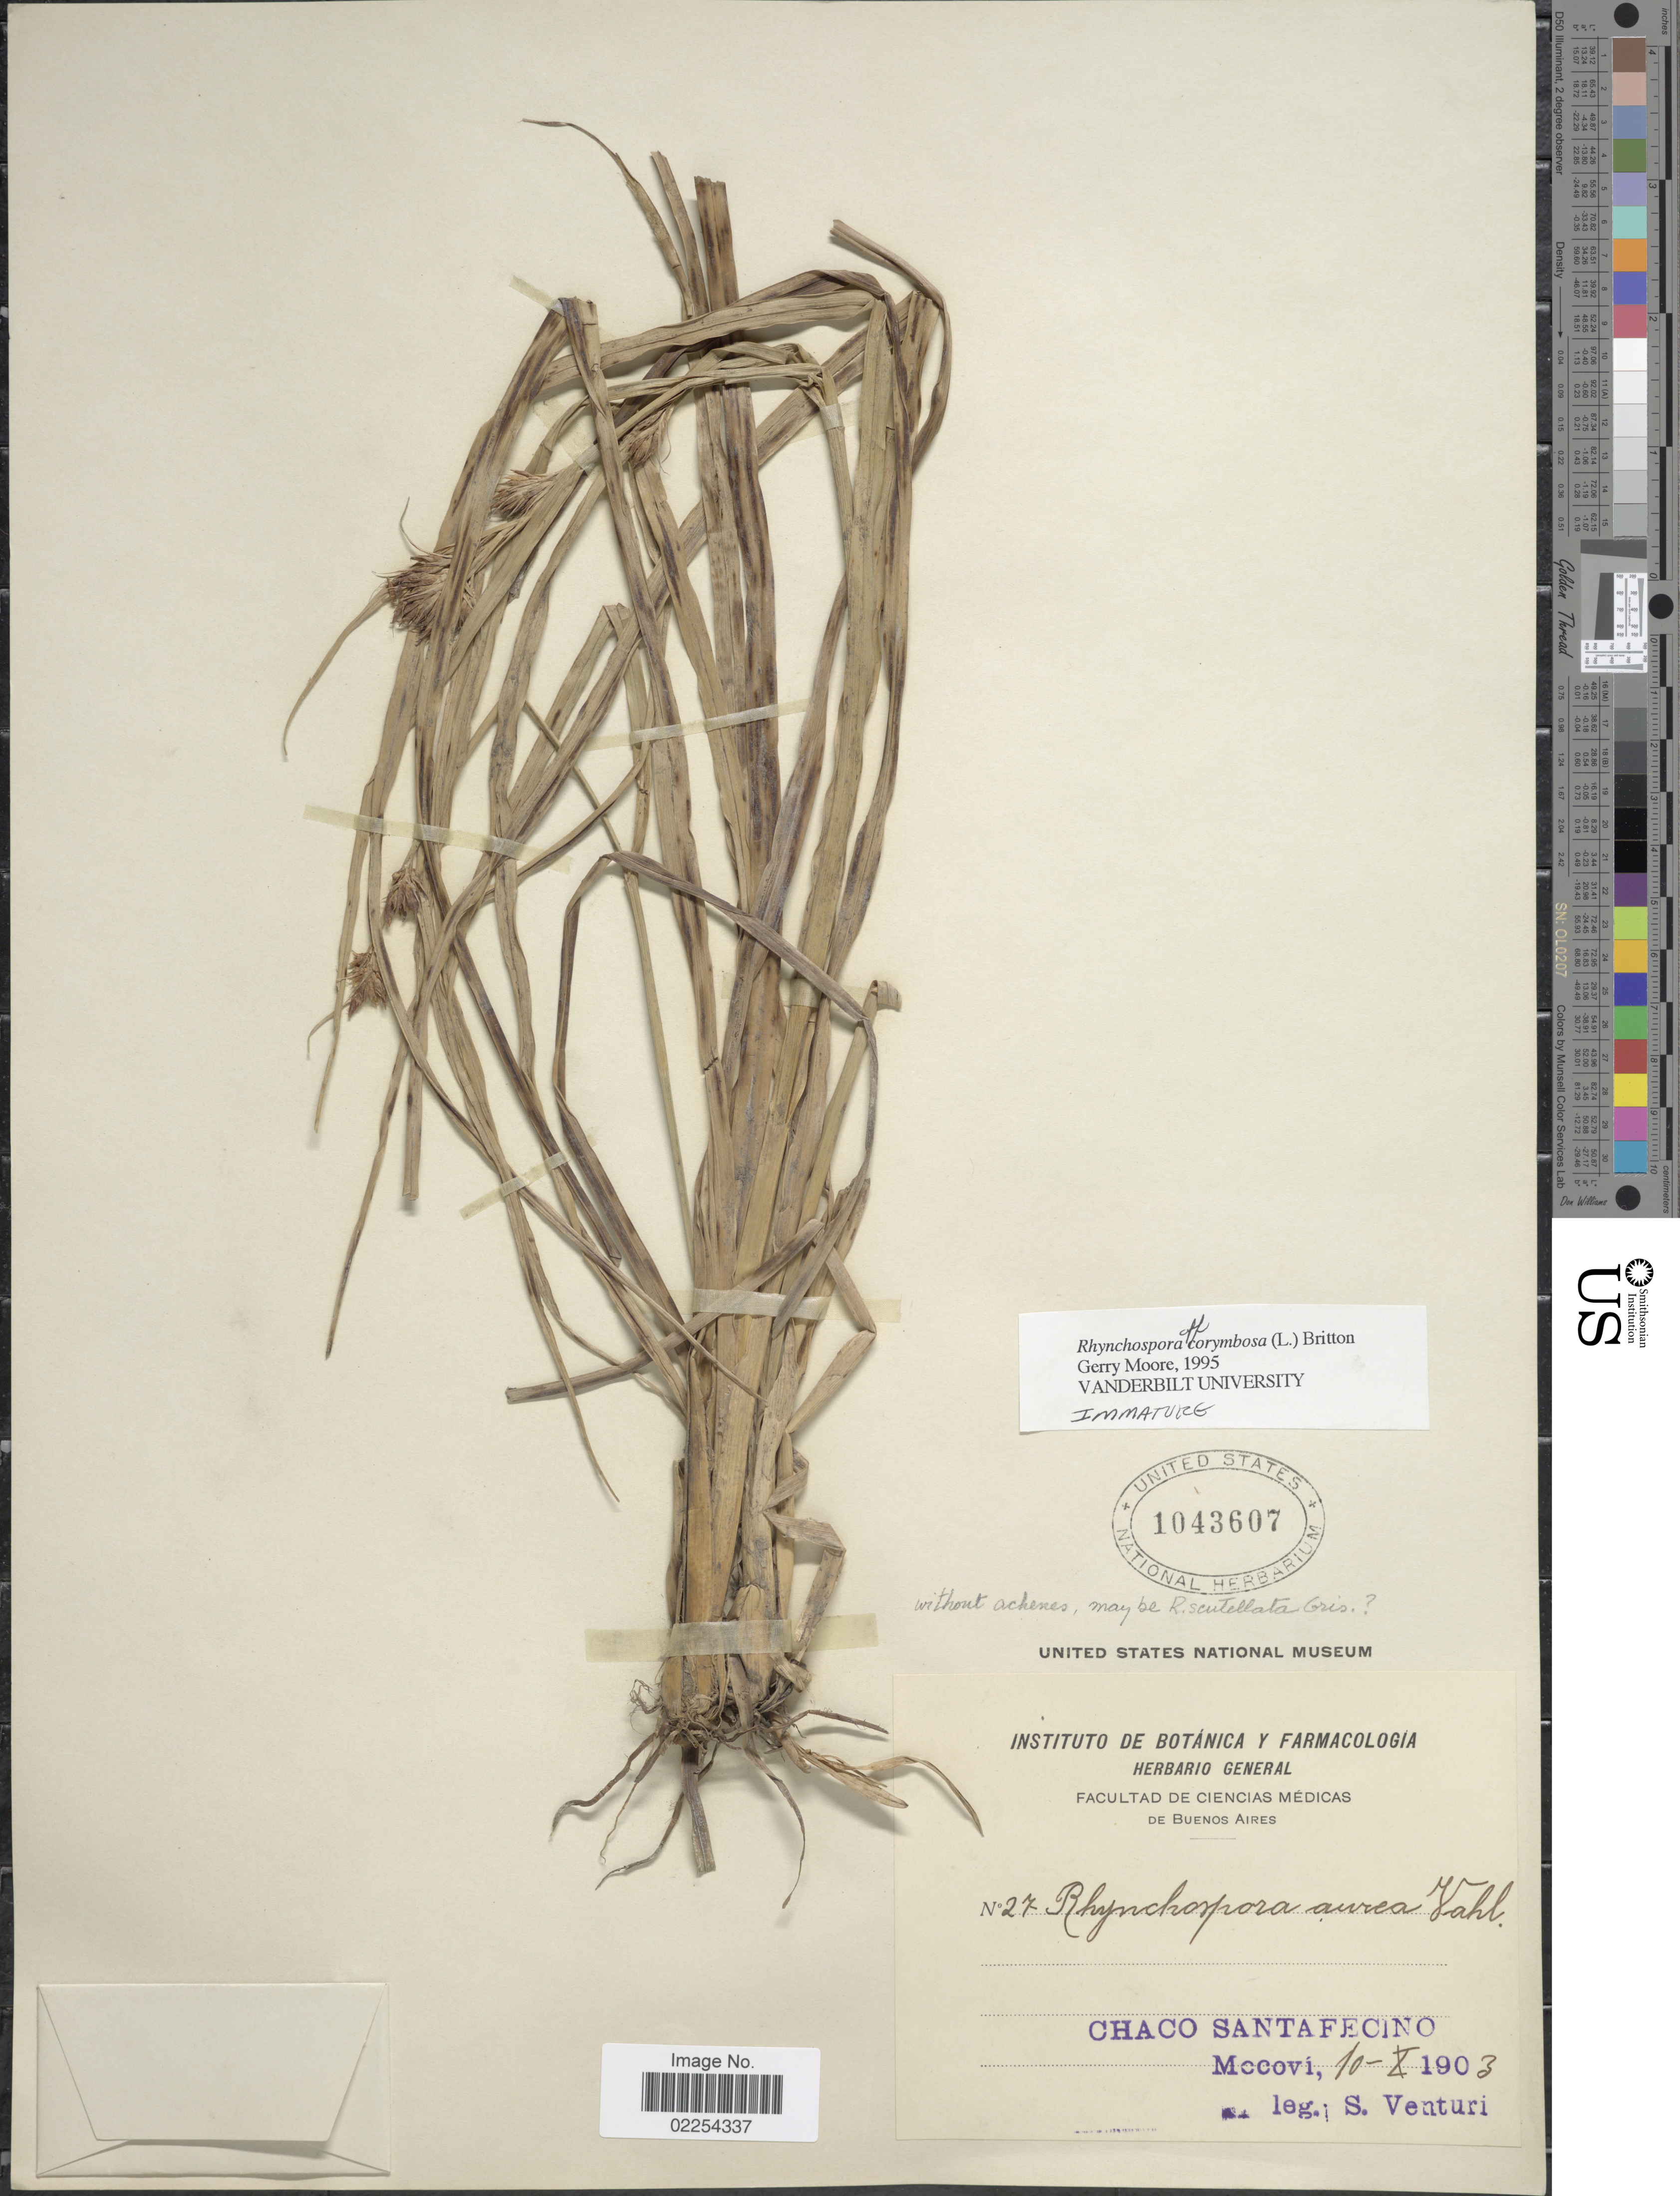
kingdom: Plantae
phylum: Tracheophyta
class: Liliopsida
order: Poales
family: Cyperaceae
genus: Rhynchospora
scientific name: Rhynchospora latibracteata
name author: Guagl.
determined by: Weber, P., (ICN), Universidade Federal do Rio Grande do Sul (BRAZIL)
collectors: S. Venturi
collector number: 27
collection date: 1903-10-10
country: Argentina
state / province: Chaco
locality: Chaco Santafecino, Mocoví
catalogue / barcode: US 1043607